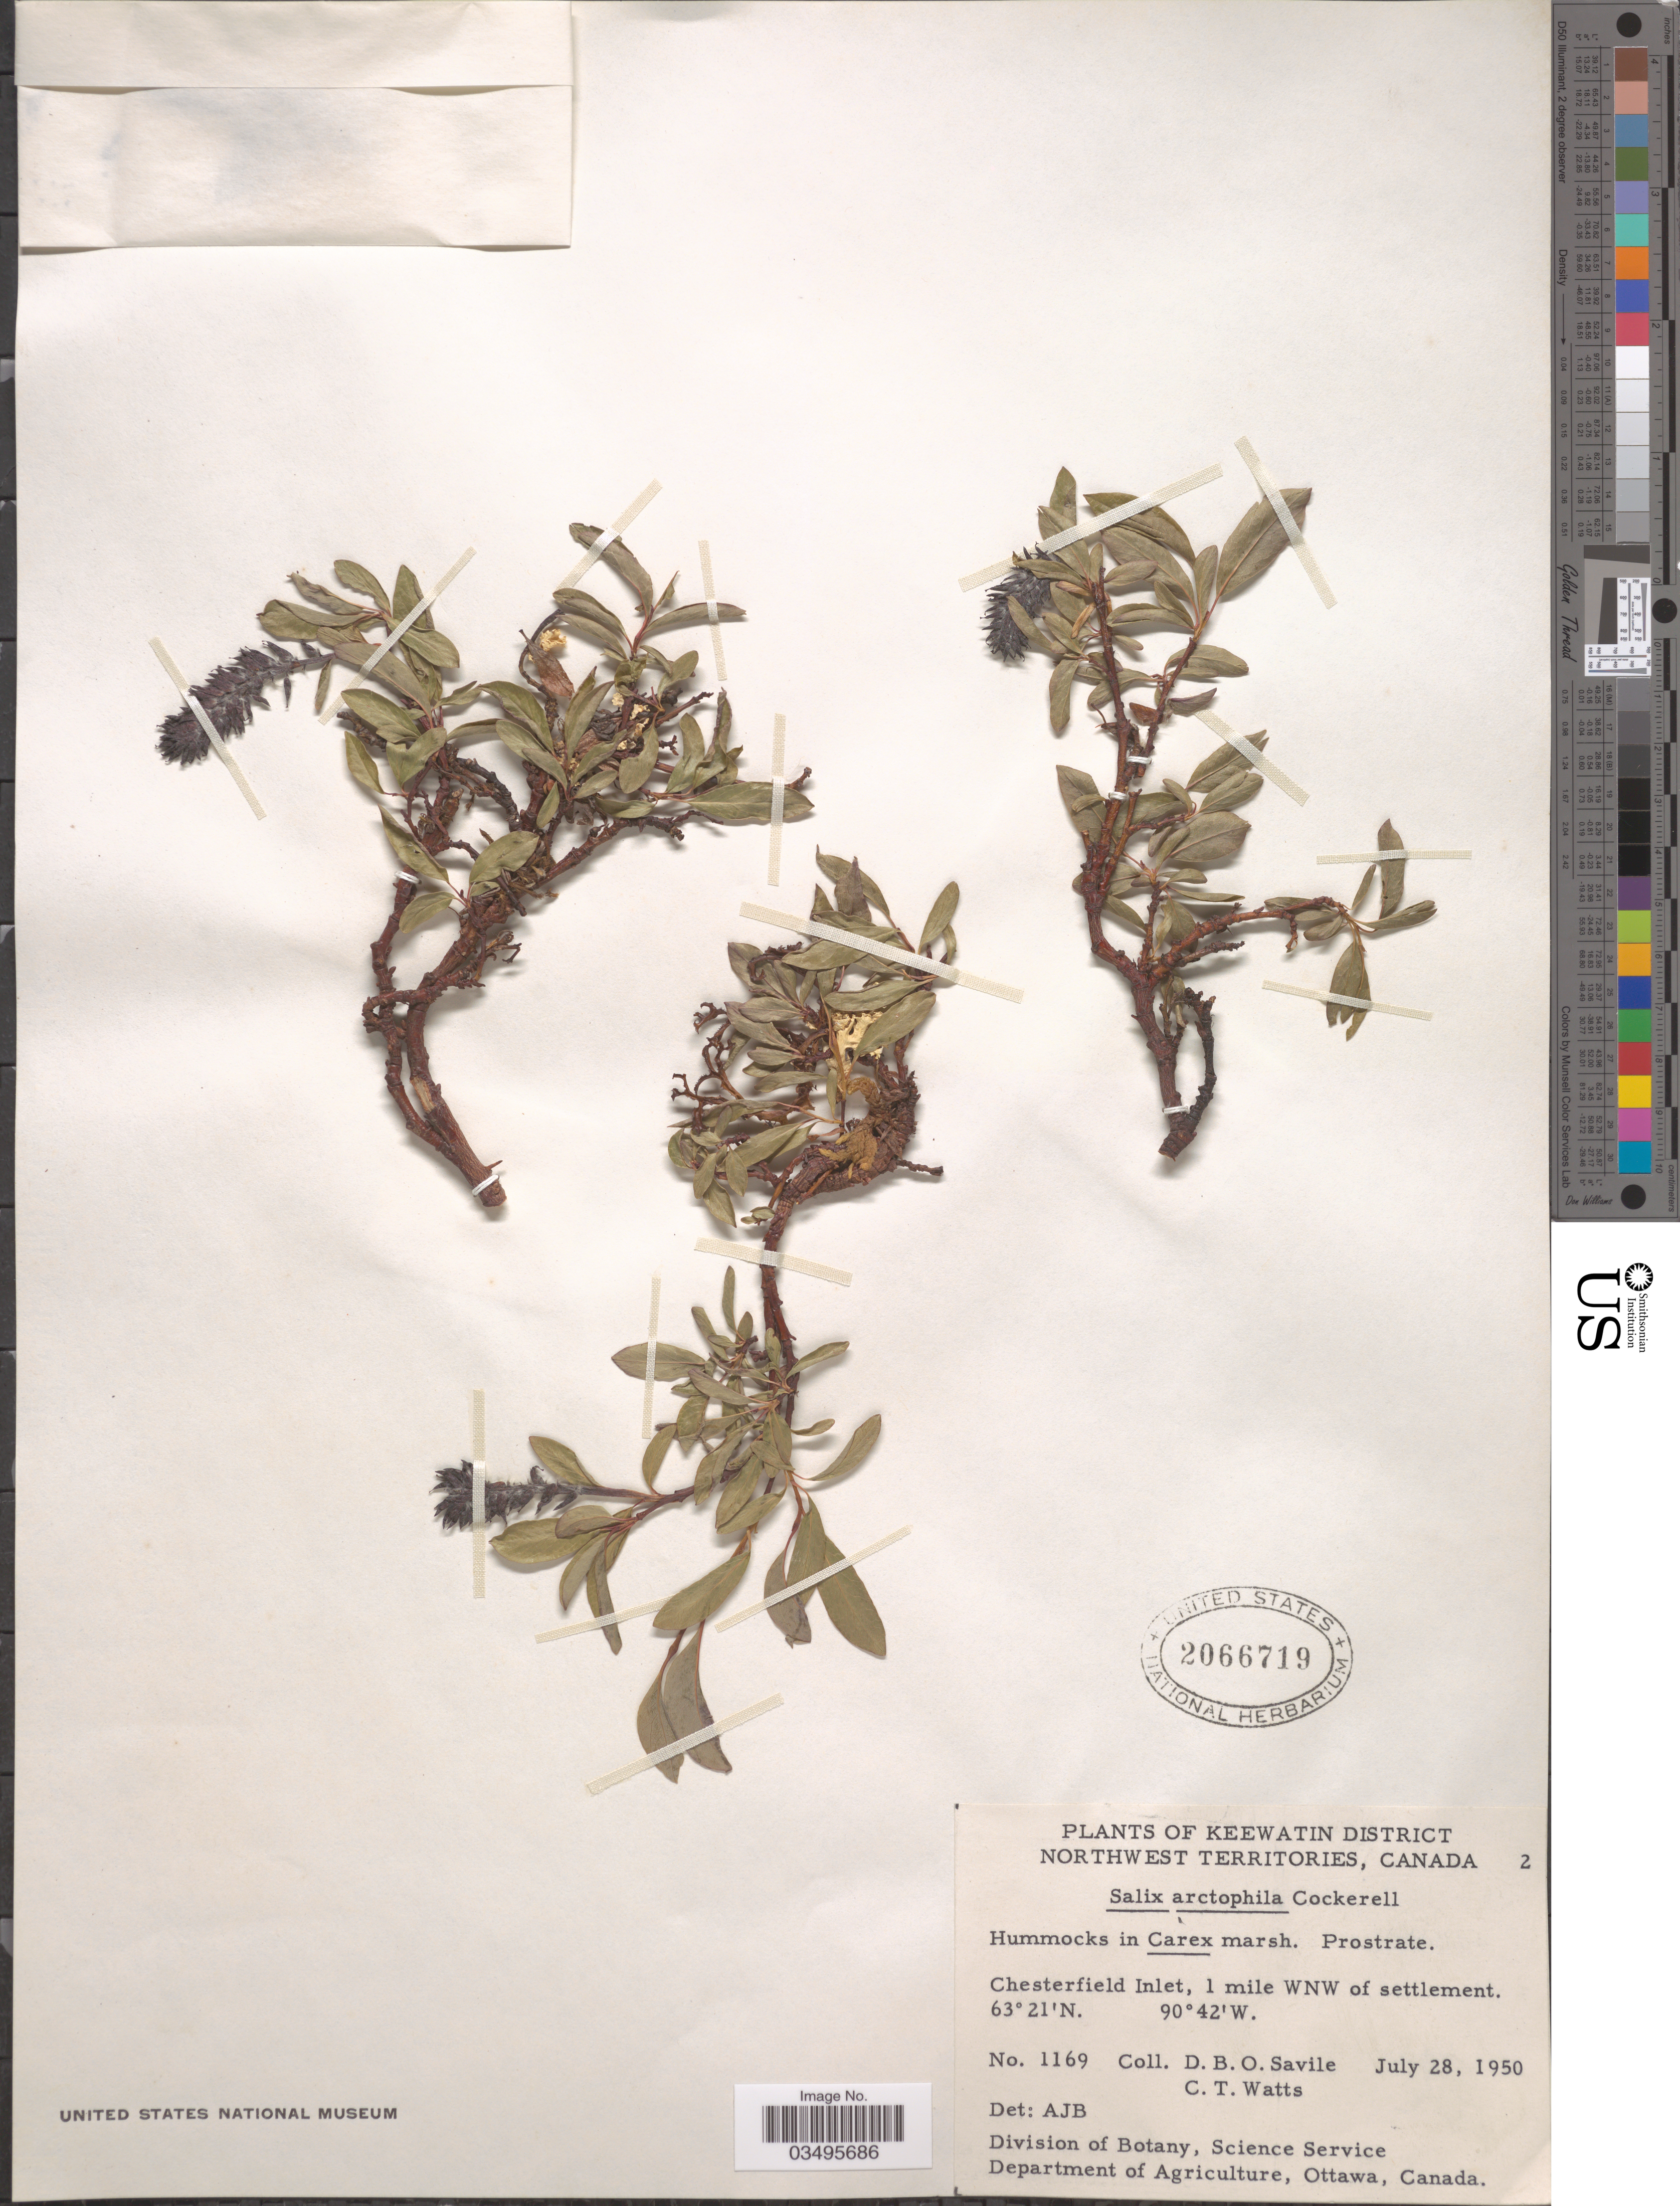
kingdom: Plantae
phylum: Tracheophyta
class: Magnoliopsida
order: Malpighiales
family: Salicaceae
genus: Salix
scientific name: Salix arctophila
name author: Cockerell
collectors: D. Savile & C. Watts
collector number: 1169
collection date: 1950-07-28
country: Canada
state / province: Northwest Territories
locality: Keewatin District. Chesterfield Inlet, 1 mile WNW of settlement.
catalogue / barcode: US 2066719